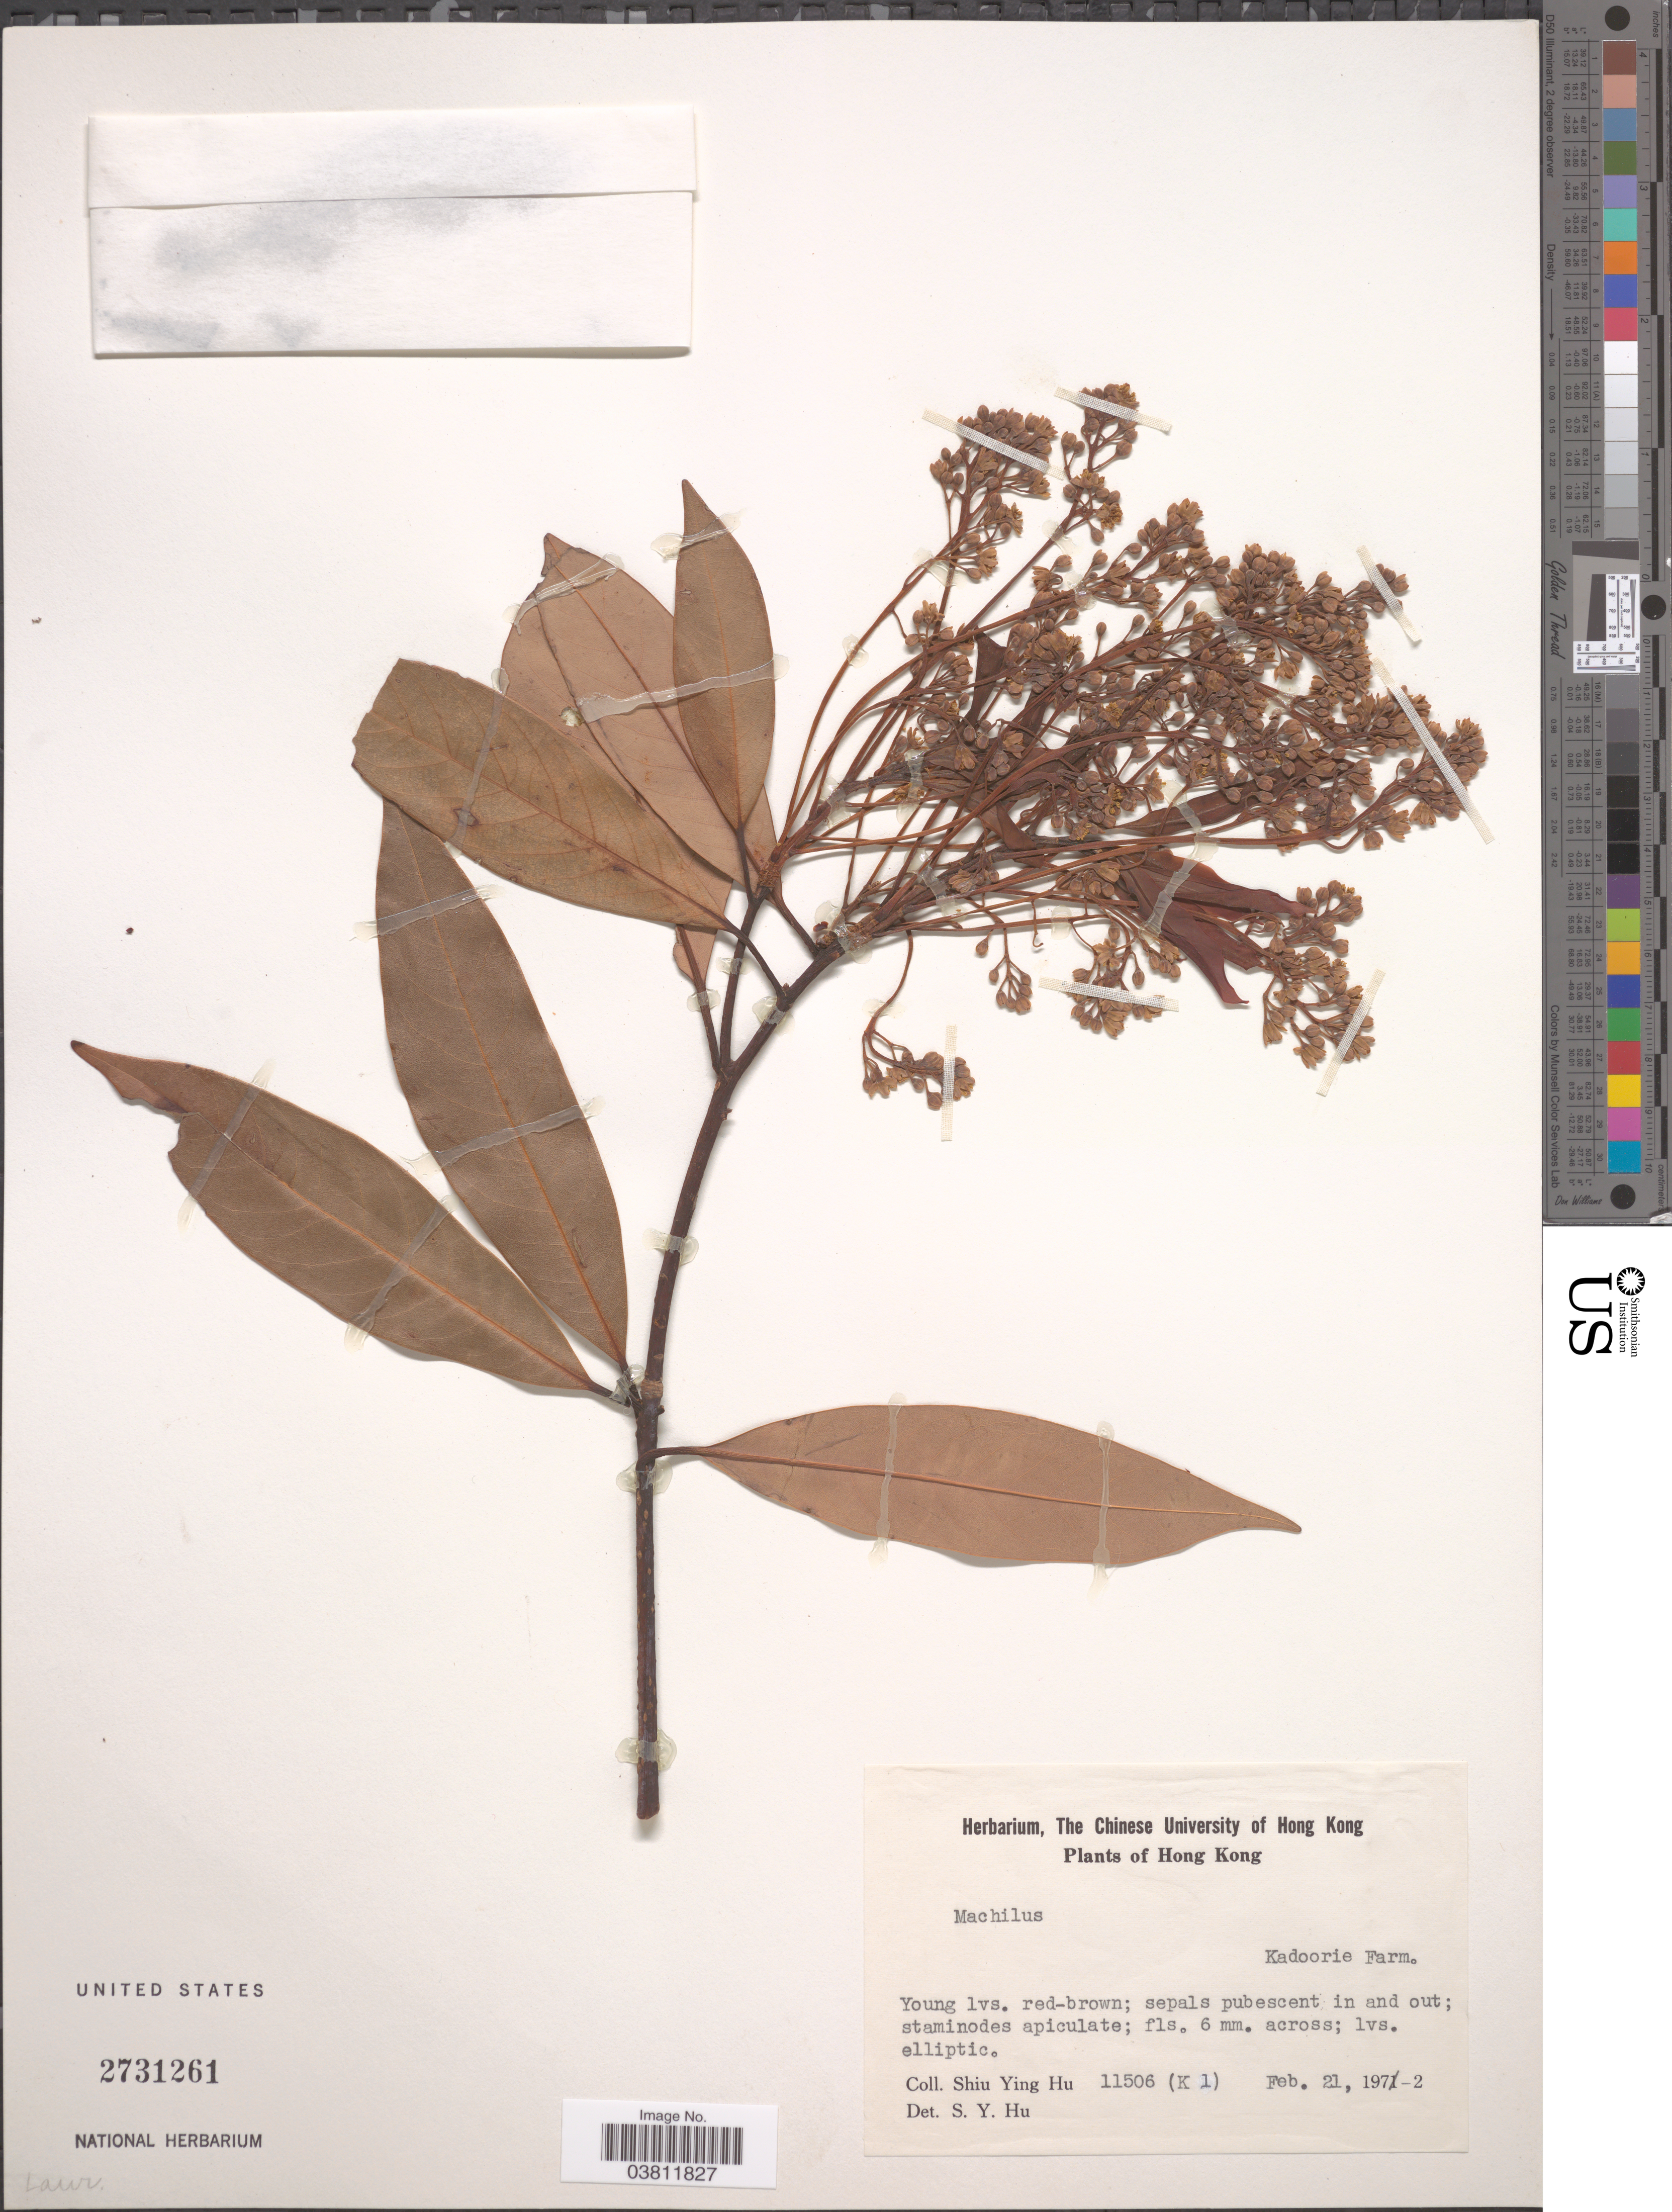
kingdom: Plantae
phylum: Tracheophyta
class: Magnoliopsida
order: Laurales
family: Lauraceae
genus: Machilus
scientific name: Machilus sp.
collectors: S. Y. Hu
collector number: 11506(K1)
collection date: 1972-02-21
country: China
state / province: Hong Kong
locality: Kadoorie Farm.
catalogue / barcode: US 2731261